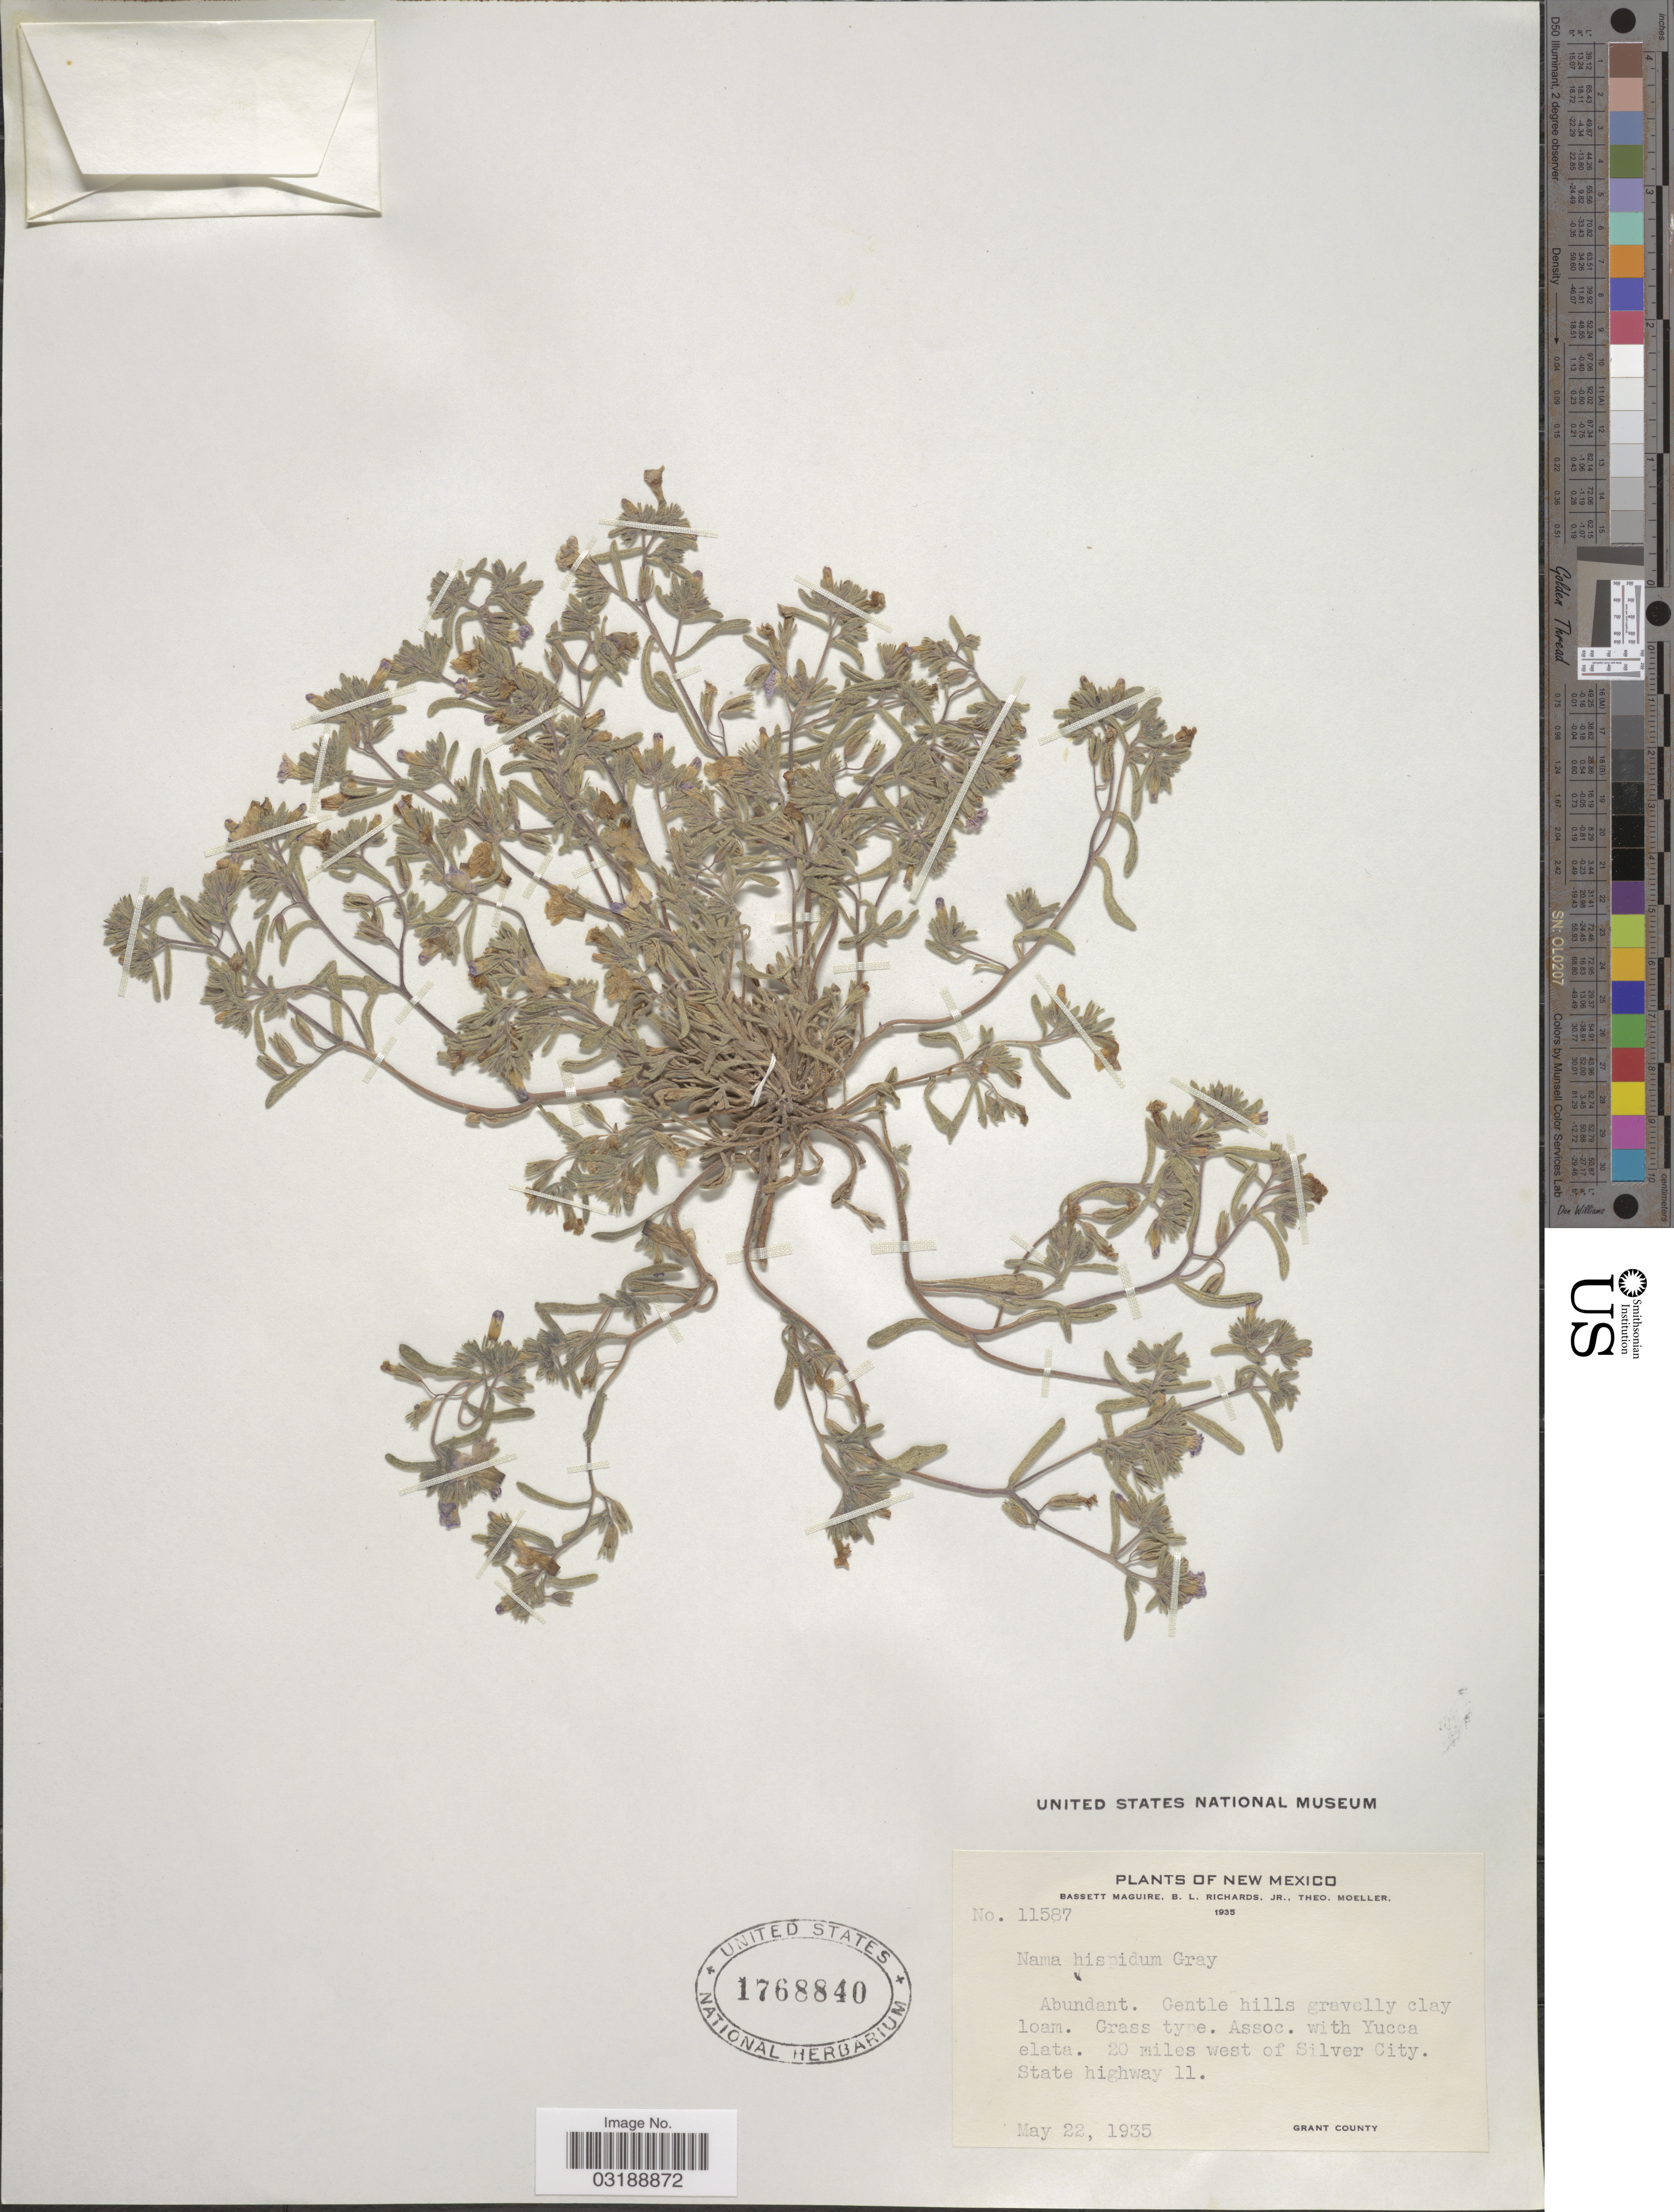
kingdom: Plantae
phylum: Tracheophyta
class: Magnoliopsida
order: Boraginales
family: Namaceae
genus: Nama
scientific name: Nama hispida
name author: A. Gray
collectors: B. Maguire, B. Richards & T. Moeller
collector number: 1587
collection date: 1935-05-22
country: United States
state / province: New Mexico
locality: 20 miles west of Silver City. State highway 11, Grant County.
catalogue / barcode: US 1768840